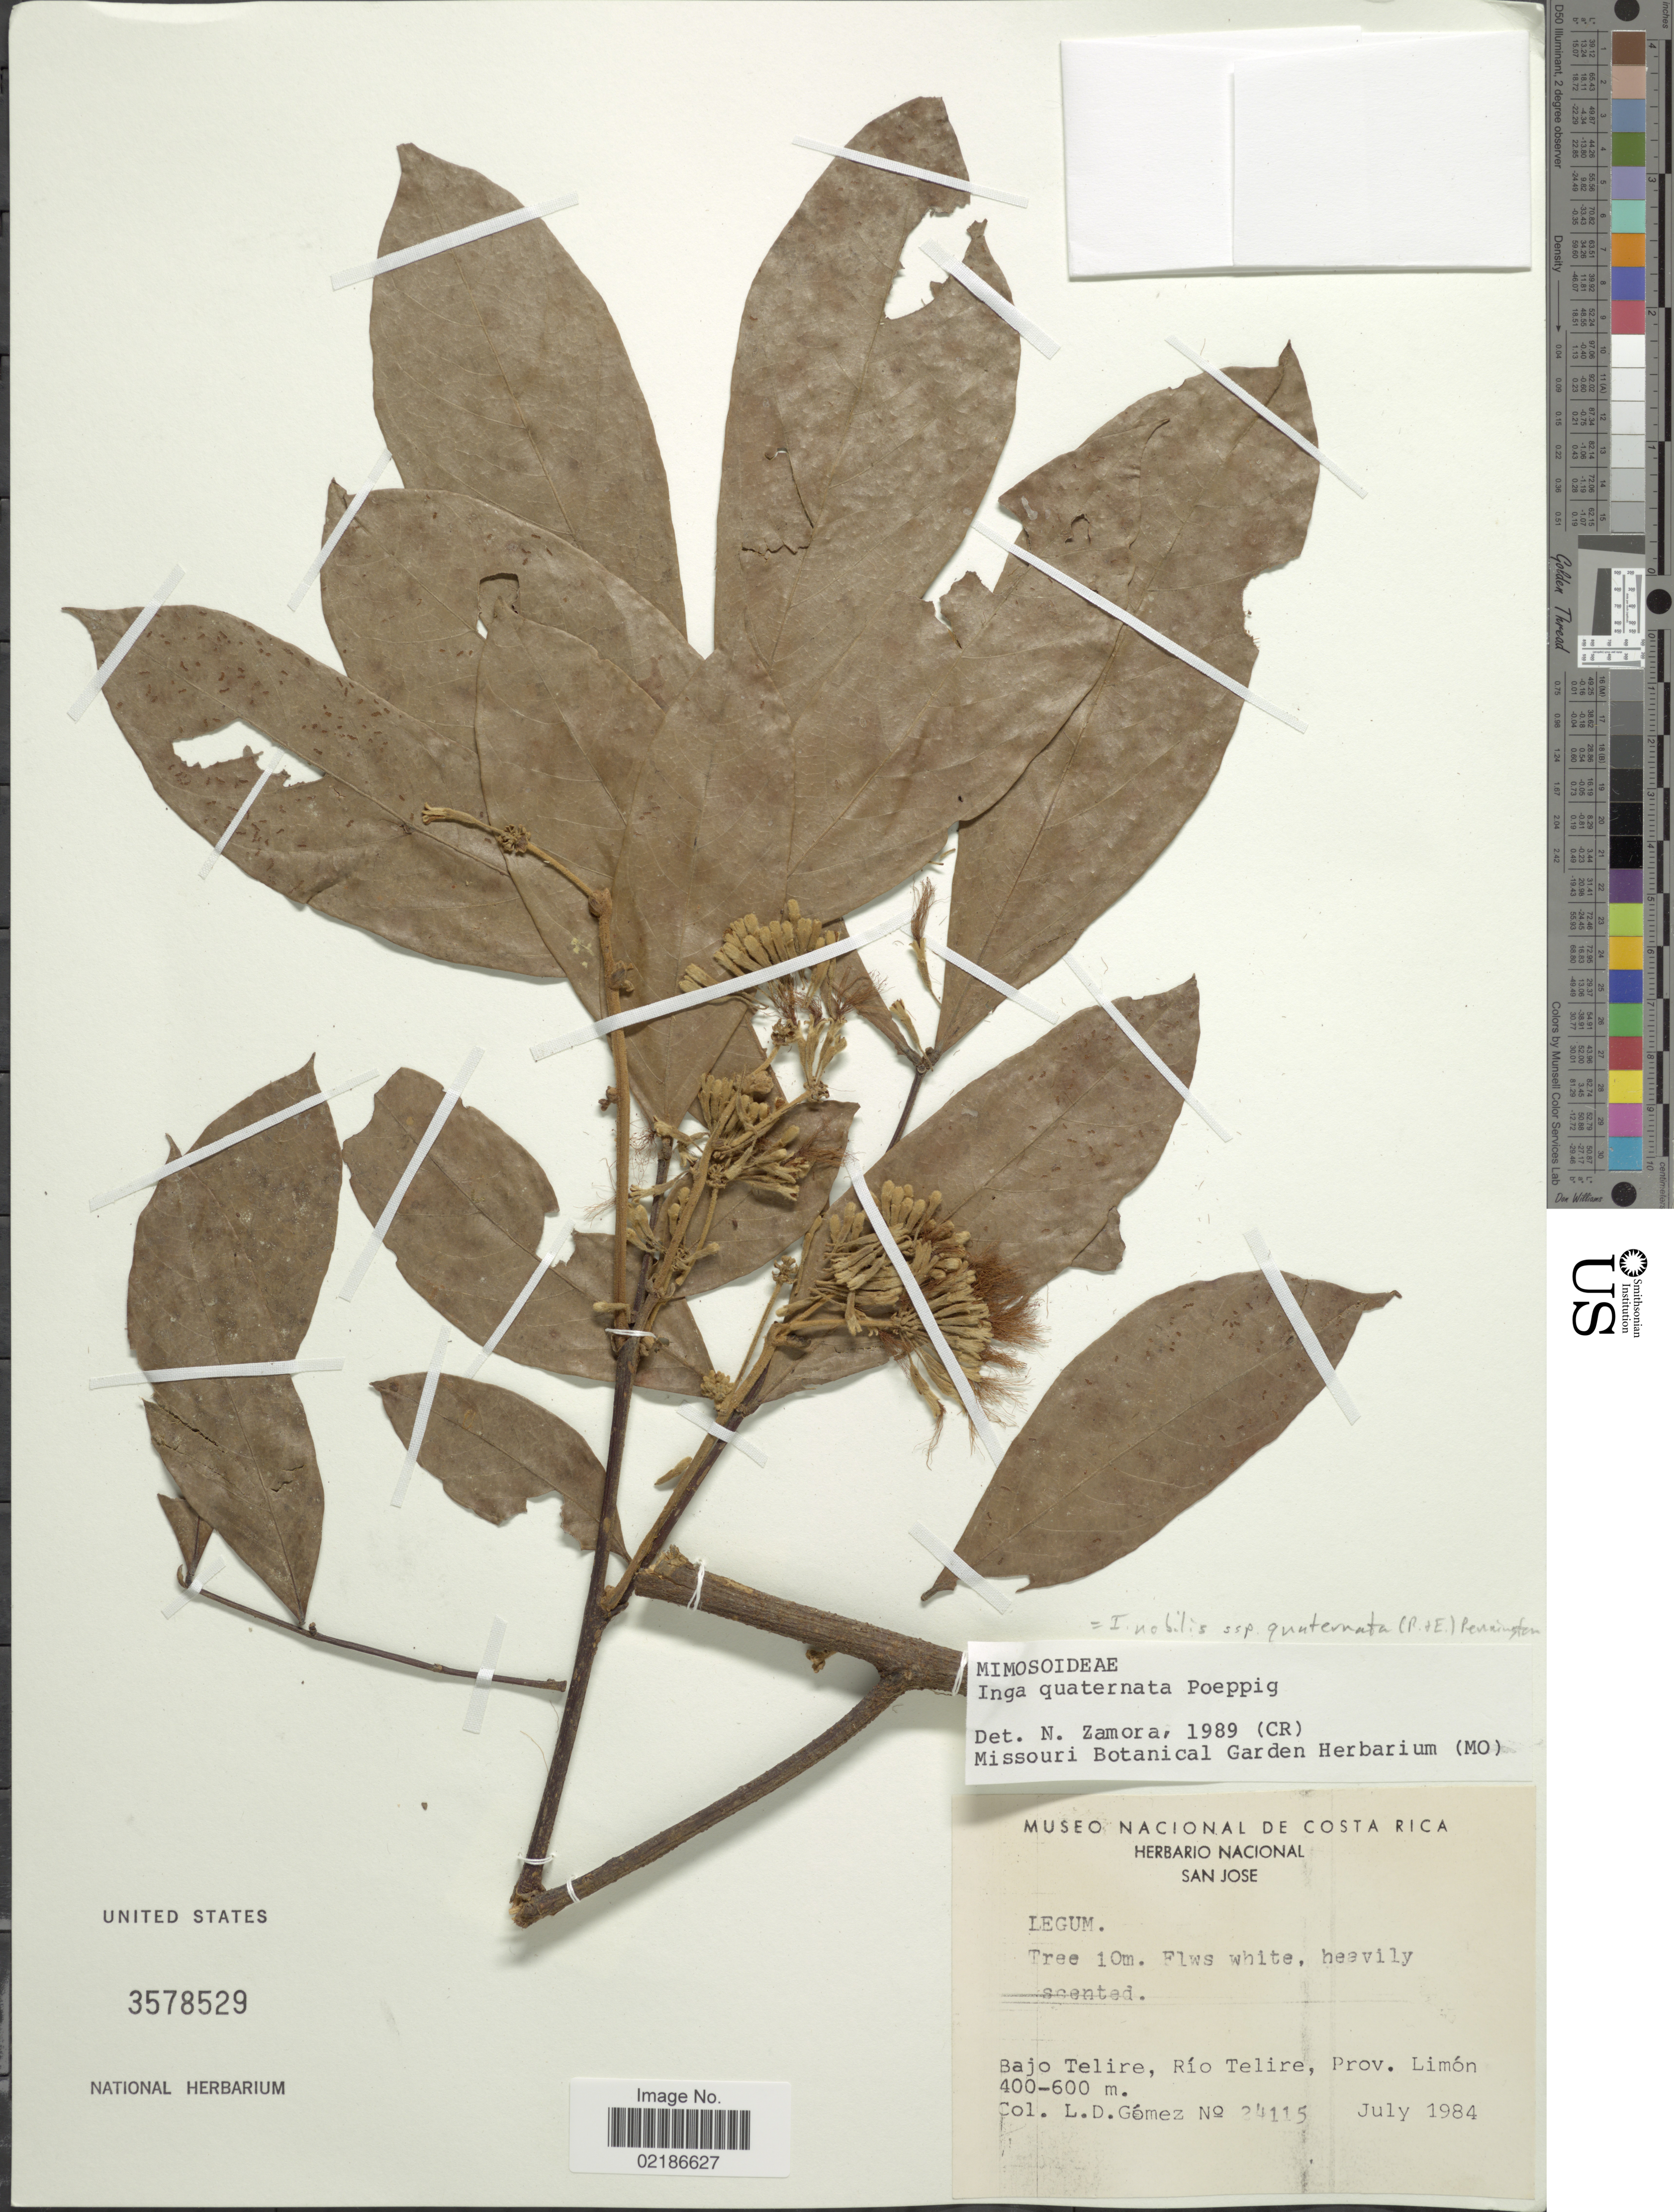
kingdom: Plantae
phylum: Tracheophyta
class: Magnoliopsida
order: Fabales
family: Fabaceae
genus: Inga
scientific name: Inga quaternata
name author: Poepp. & Endl.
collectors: L. Gomez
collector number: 24115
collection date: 1984-07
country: Costa Rica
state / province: Limón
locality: Bajo Telire, Rio Telire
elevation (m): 400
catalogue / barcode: US 3578529